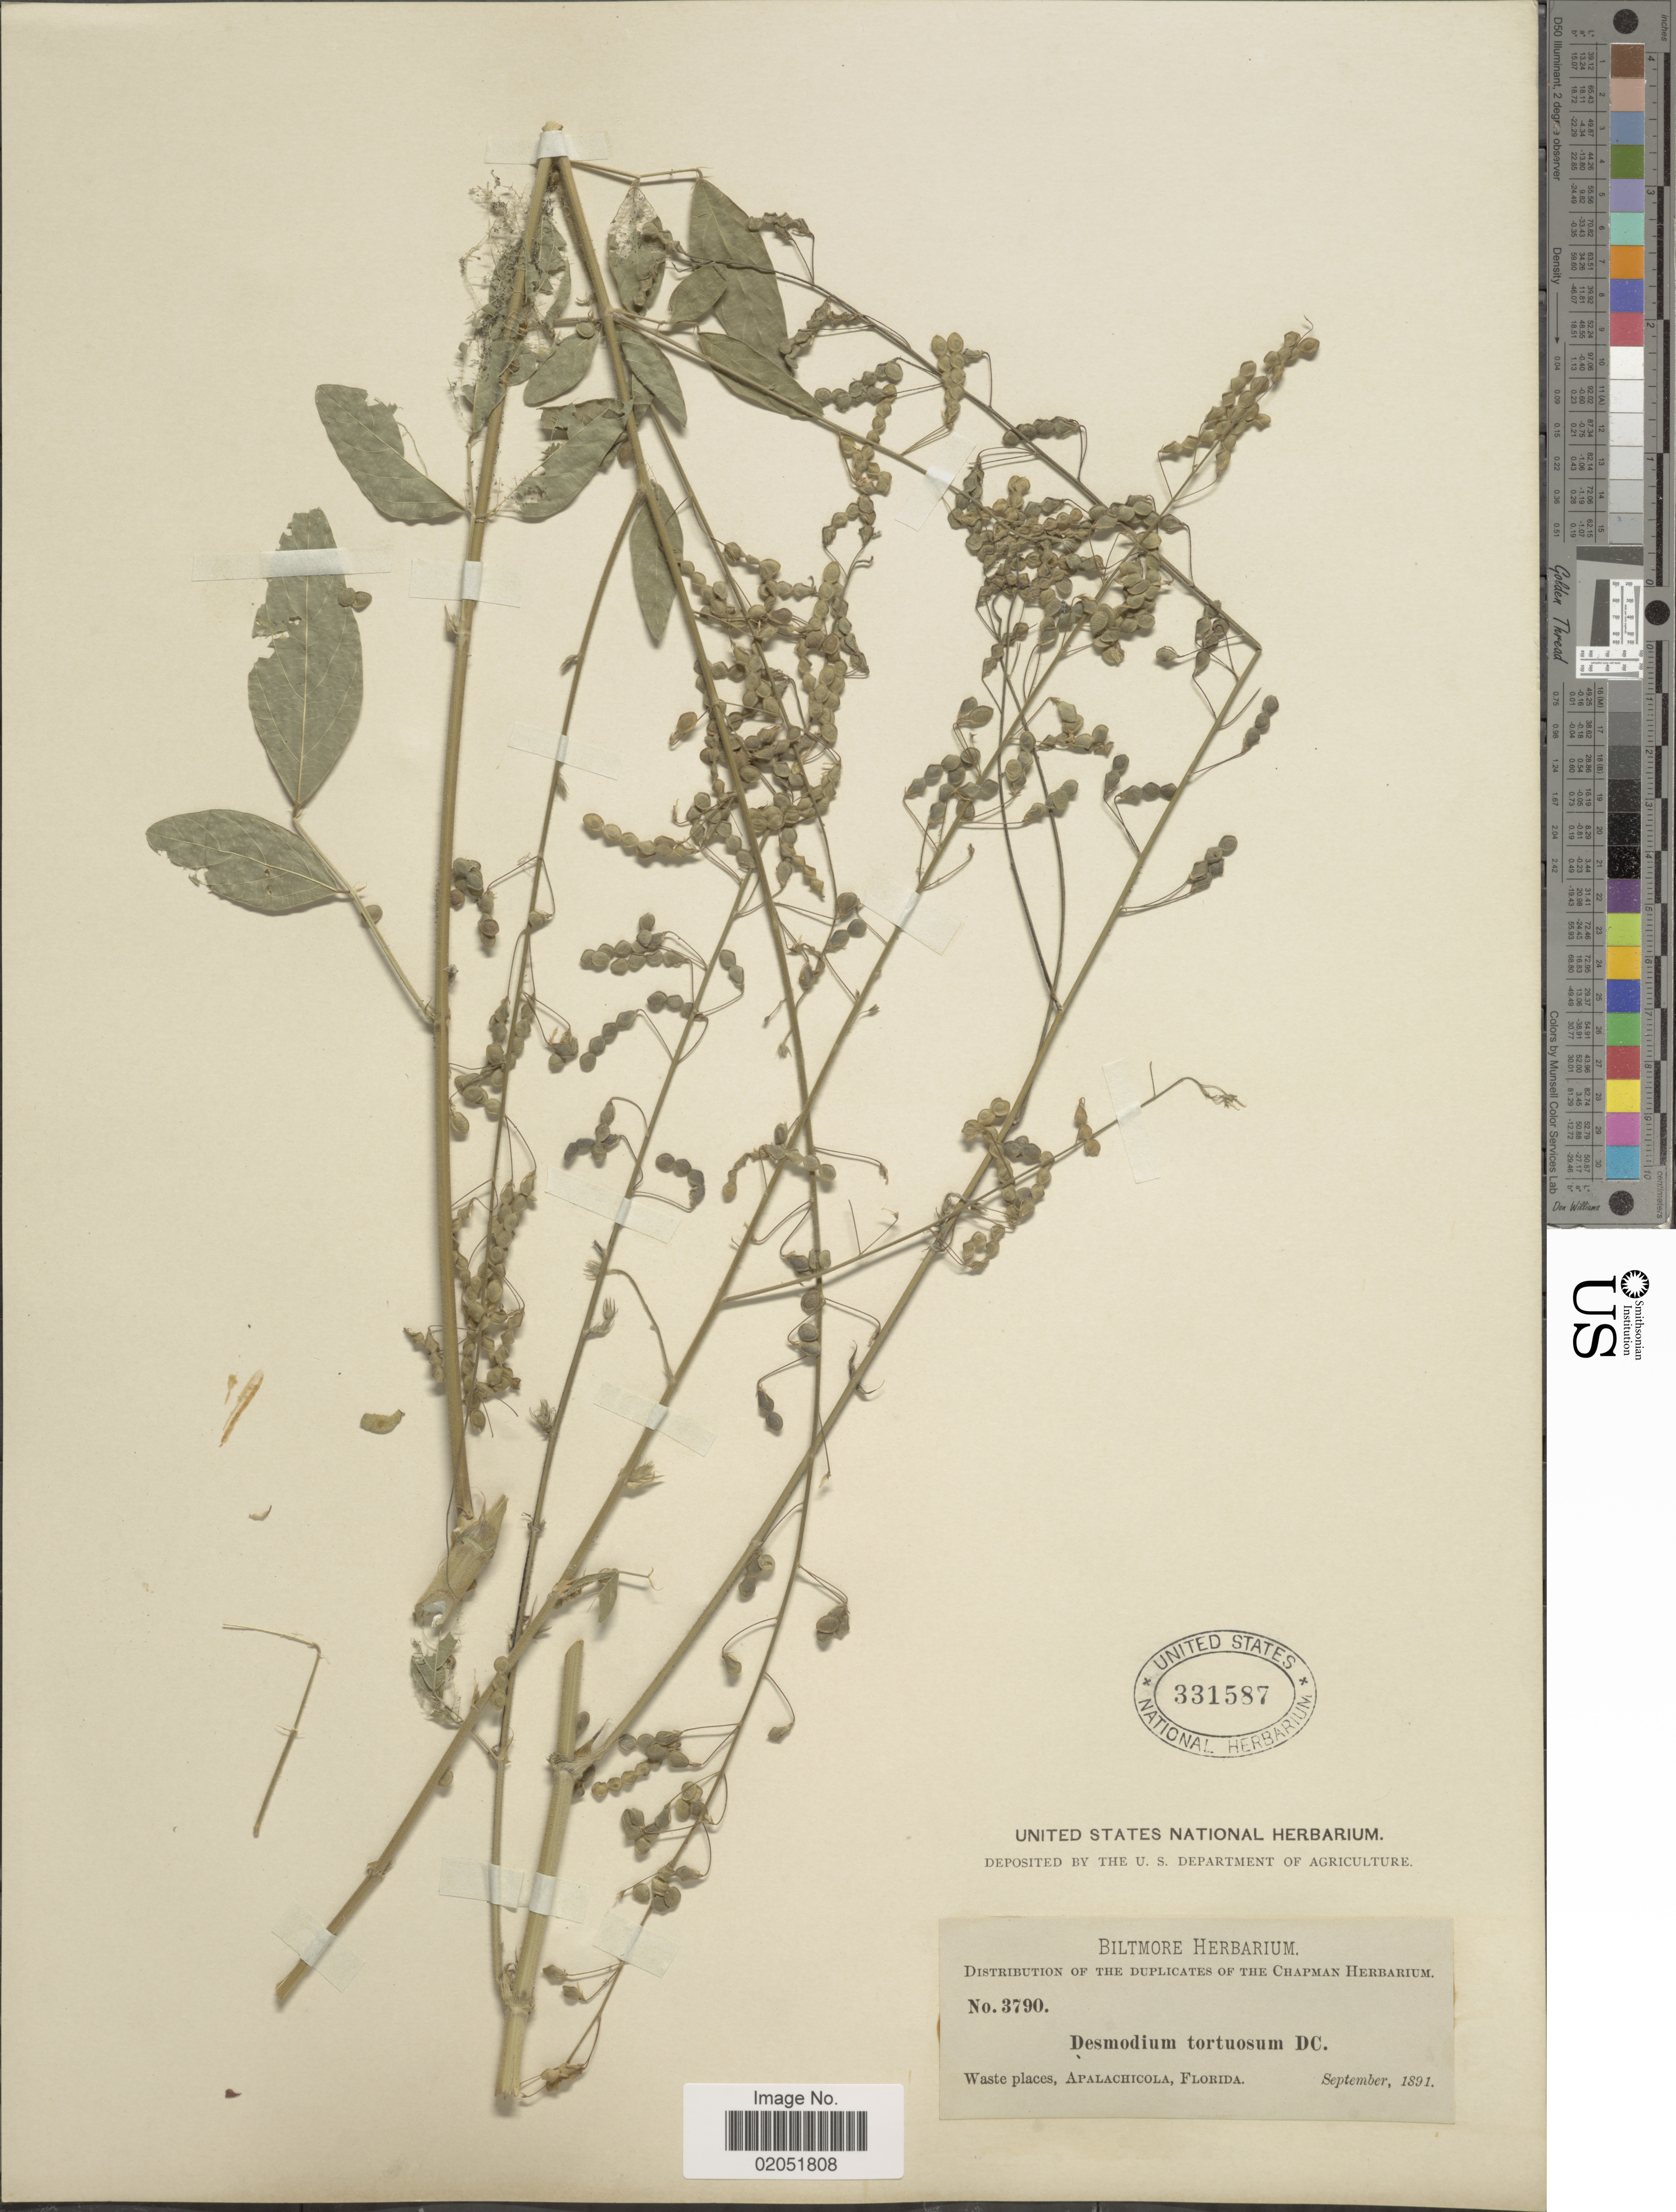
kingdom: Plantae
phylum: Tracheophyta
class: Magnoliopsida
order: Fabales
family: Fabaceae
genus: Desmodium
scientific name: Desmodium tortuosum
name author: (Sw.) DC.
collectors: ex herb. Biltmore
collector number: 3790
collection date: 1891-09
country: United States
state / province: Florida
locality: Waste places, Apalachicola, Florida.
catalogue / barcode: US 331587